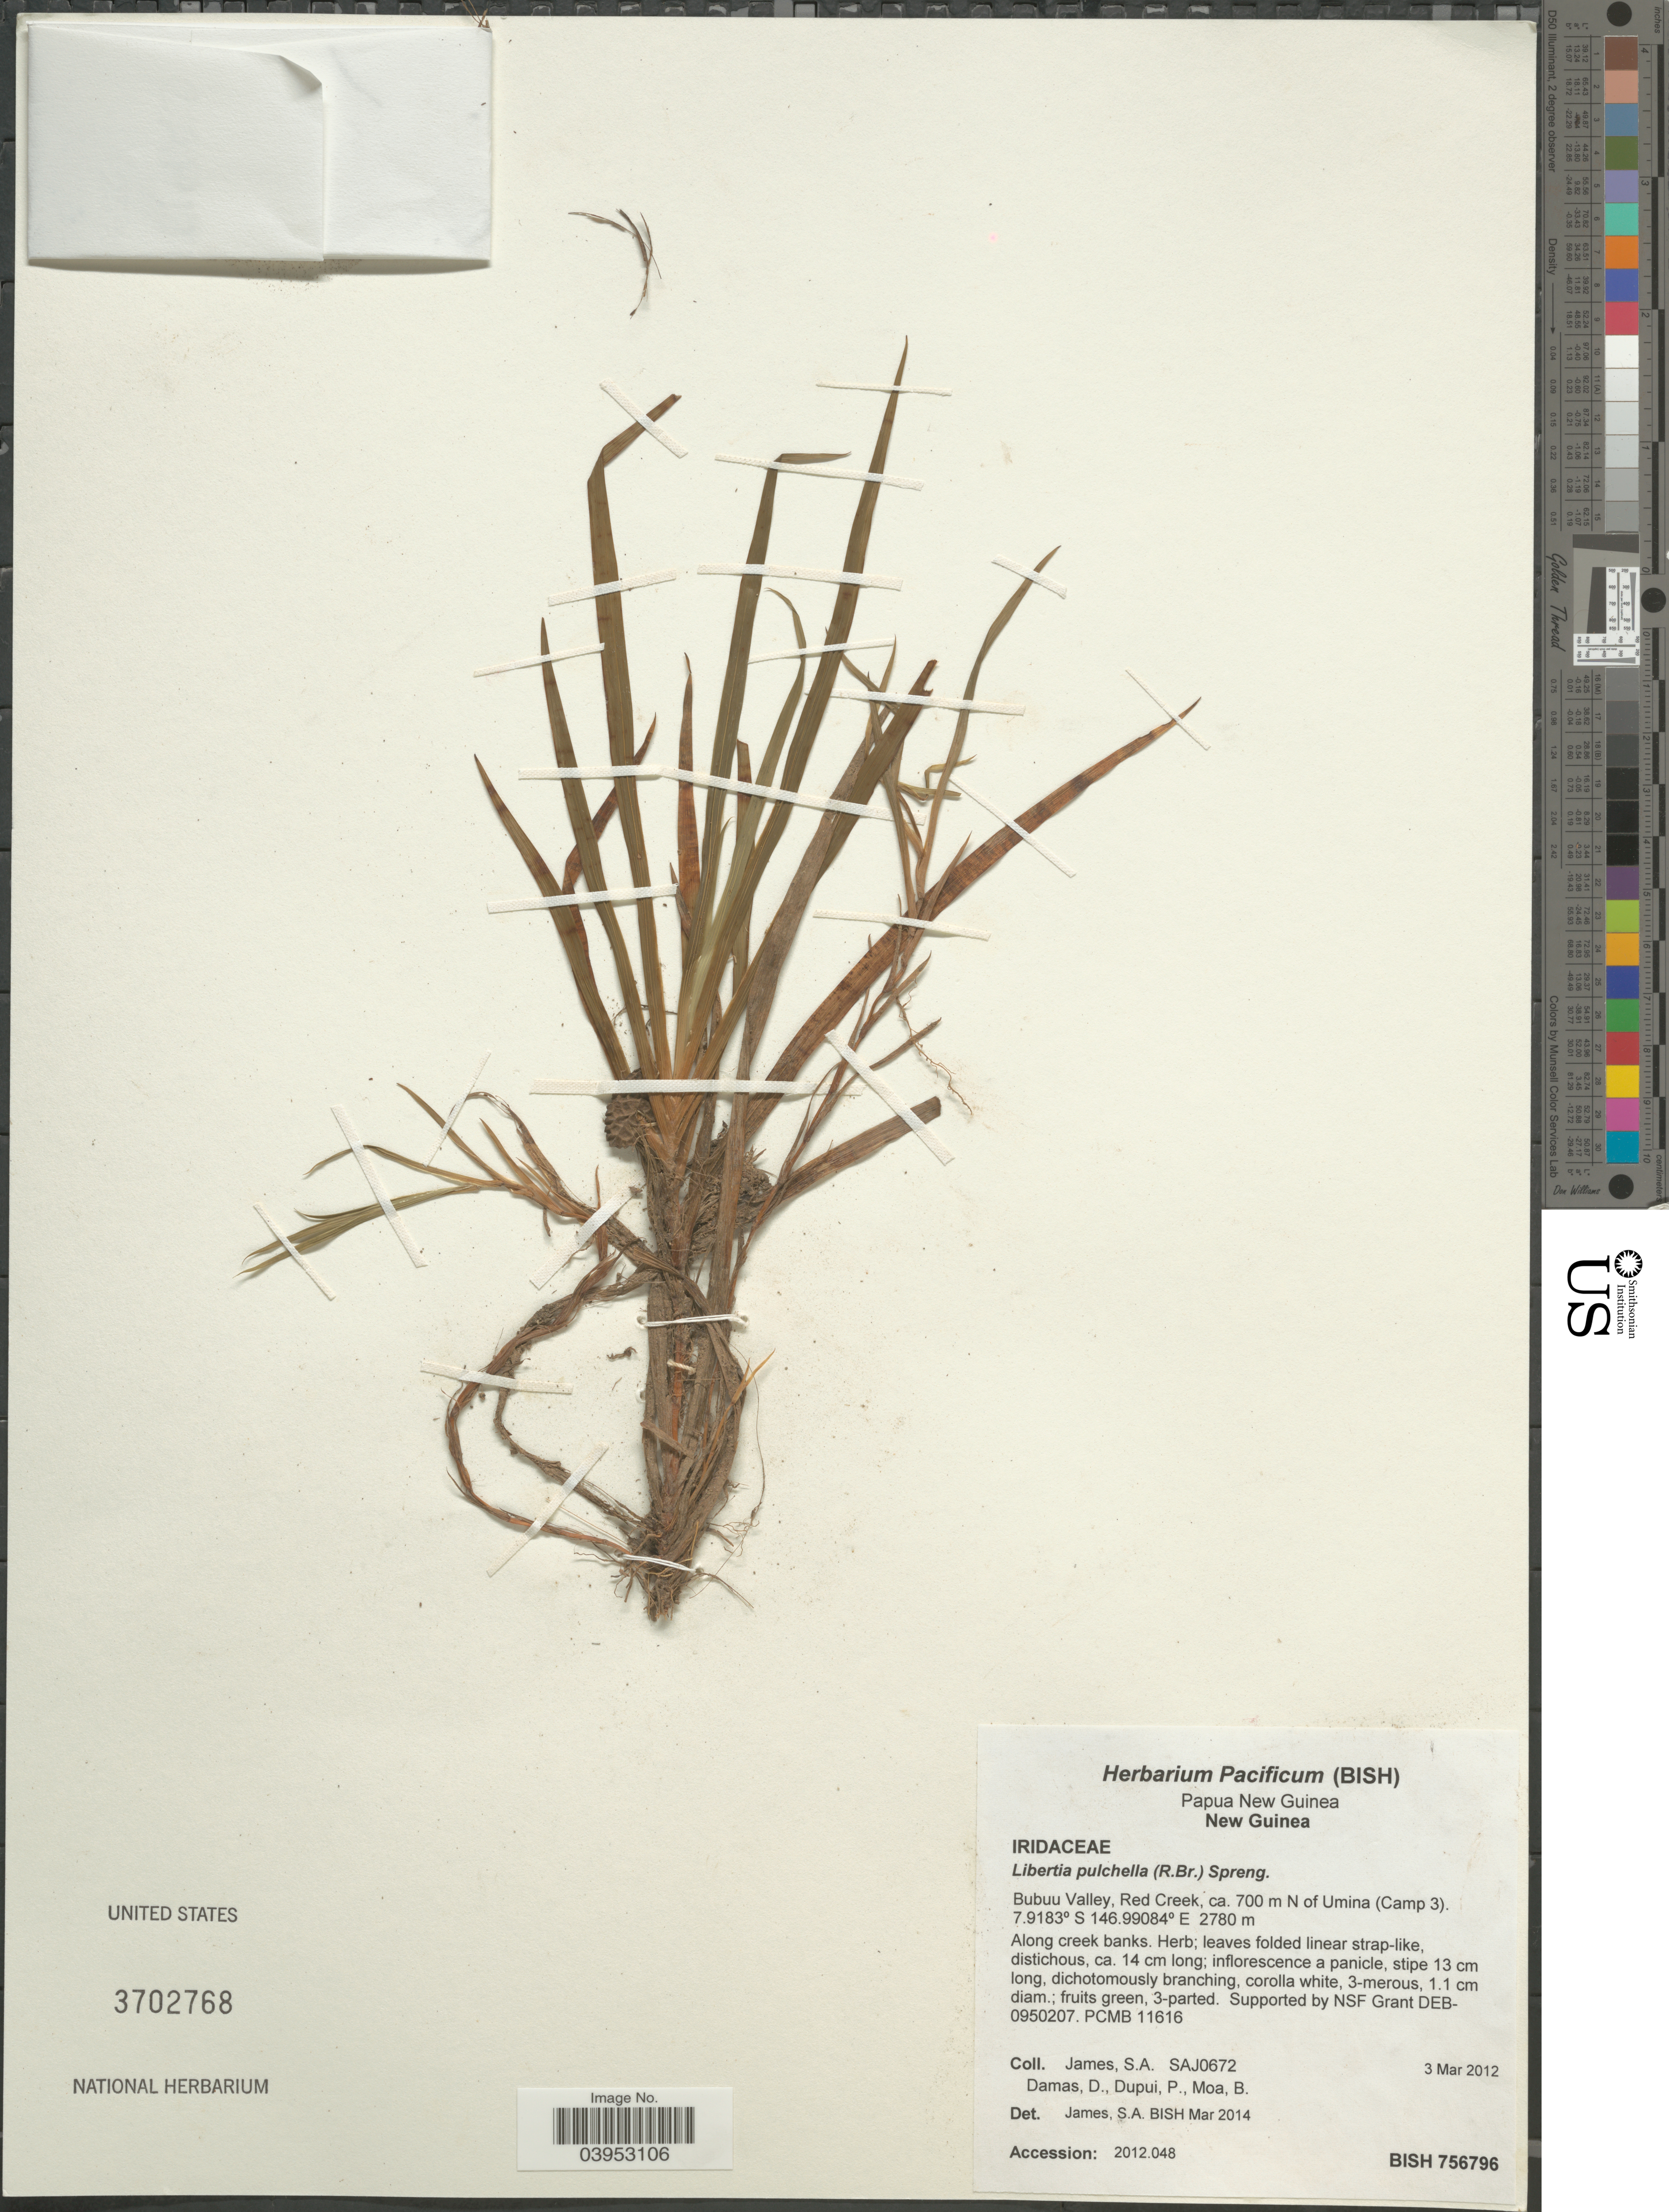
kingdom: Plantae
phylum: Tracheophyta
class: Liliopsida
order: Asparagales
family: Iridaceae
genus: Libertia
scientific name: Libertia pulchella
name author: (R. Br.) Spreng.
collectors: S. James, D. Damas, P. Dupui & B. Moa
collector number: SAJ0672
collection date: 2012-03-03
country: Papua New Guinea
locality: New Guinea. Bubuu Valley, Red Creek, ca. 700 m N of Umina (Camp 3). Along creek banks.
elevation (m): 2780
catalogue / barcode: US 3702768